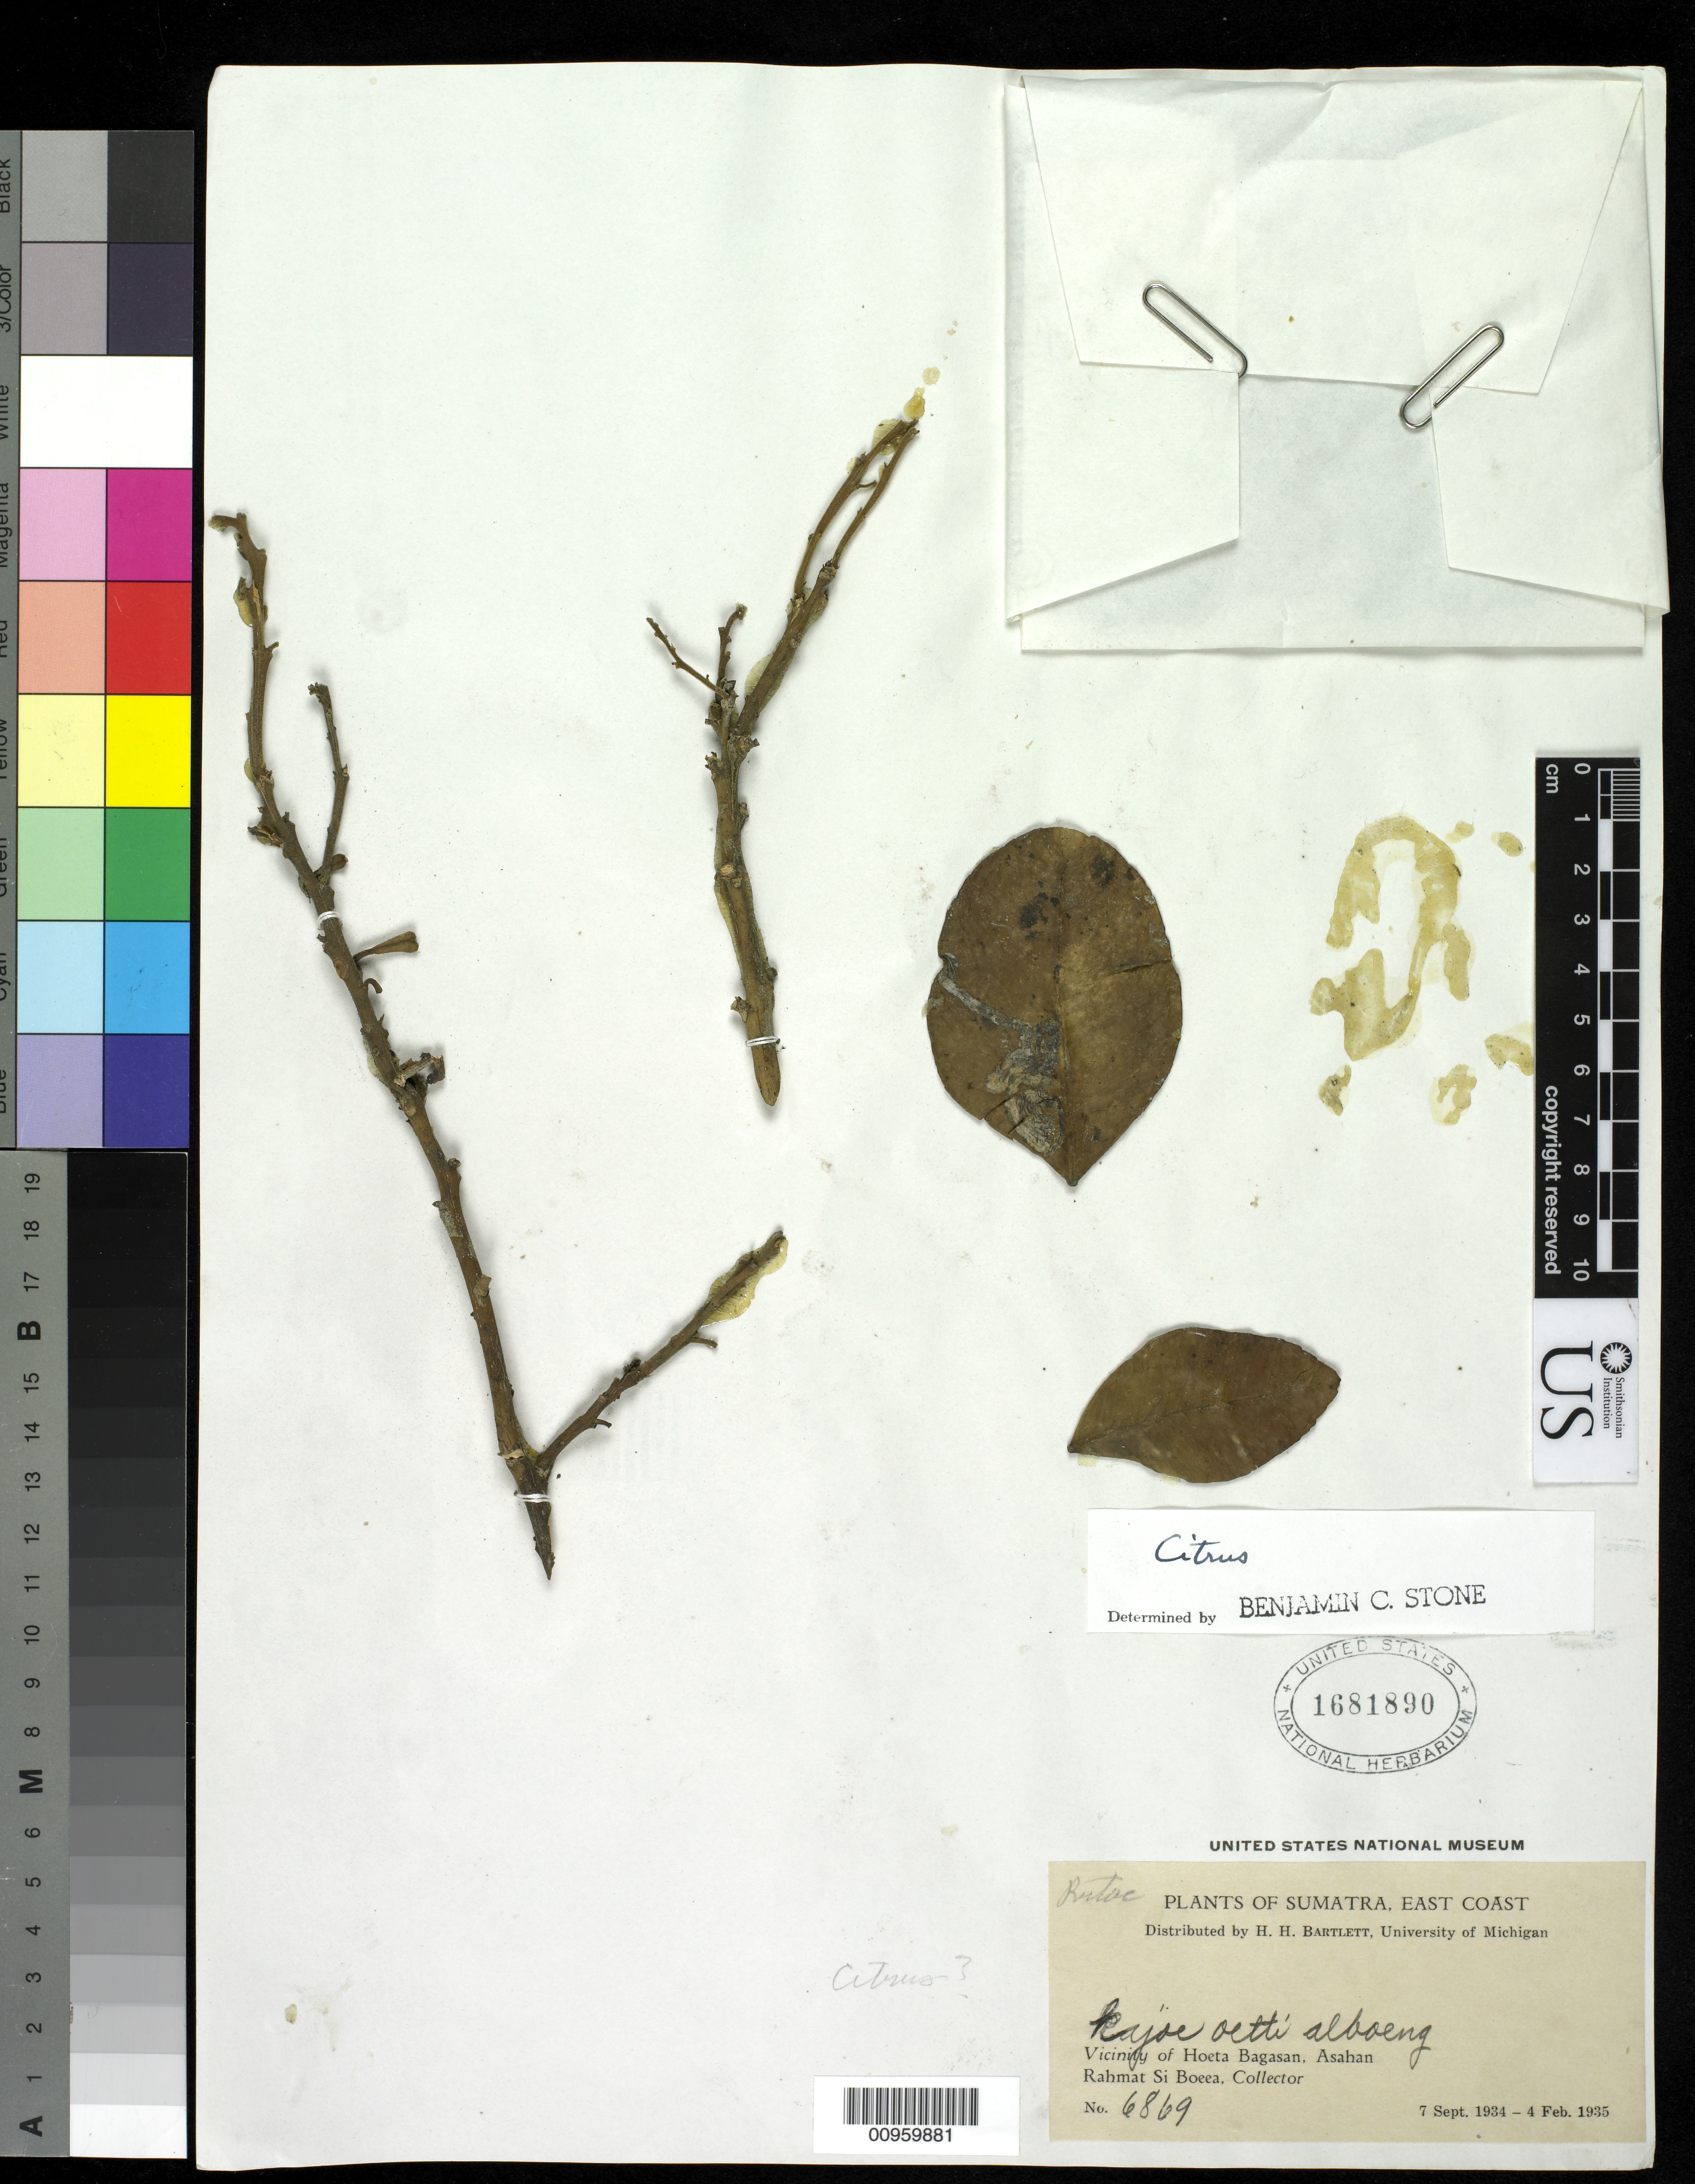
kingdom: Plantae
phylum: Tracheophyta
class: Magnoliopsida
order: Sapindales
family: Rutaceae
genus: Citrus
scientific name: Citrus sp.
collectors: Rahmat Si Boeea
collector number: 6869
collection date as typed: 07 Sep 1934 to 04 Feb 1935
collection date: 1934-09-07/1935-02-04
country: Indonesia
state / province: Sumatra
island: Sumatra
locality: vicinity of Hoeta Bagasan, Asahan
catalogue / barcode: US 1681890